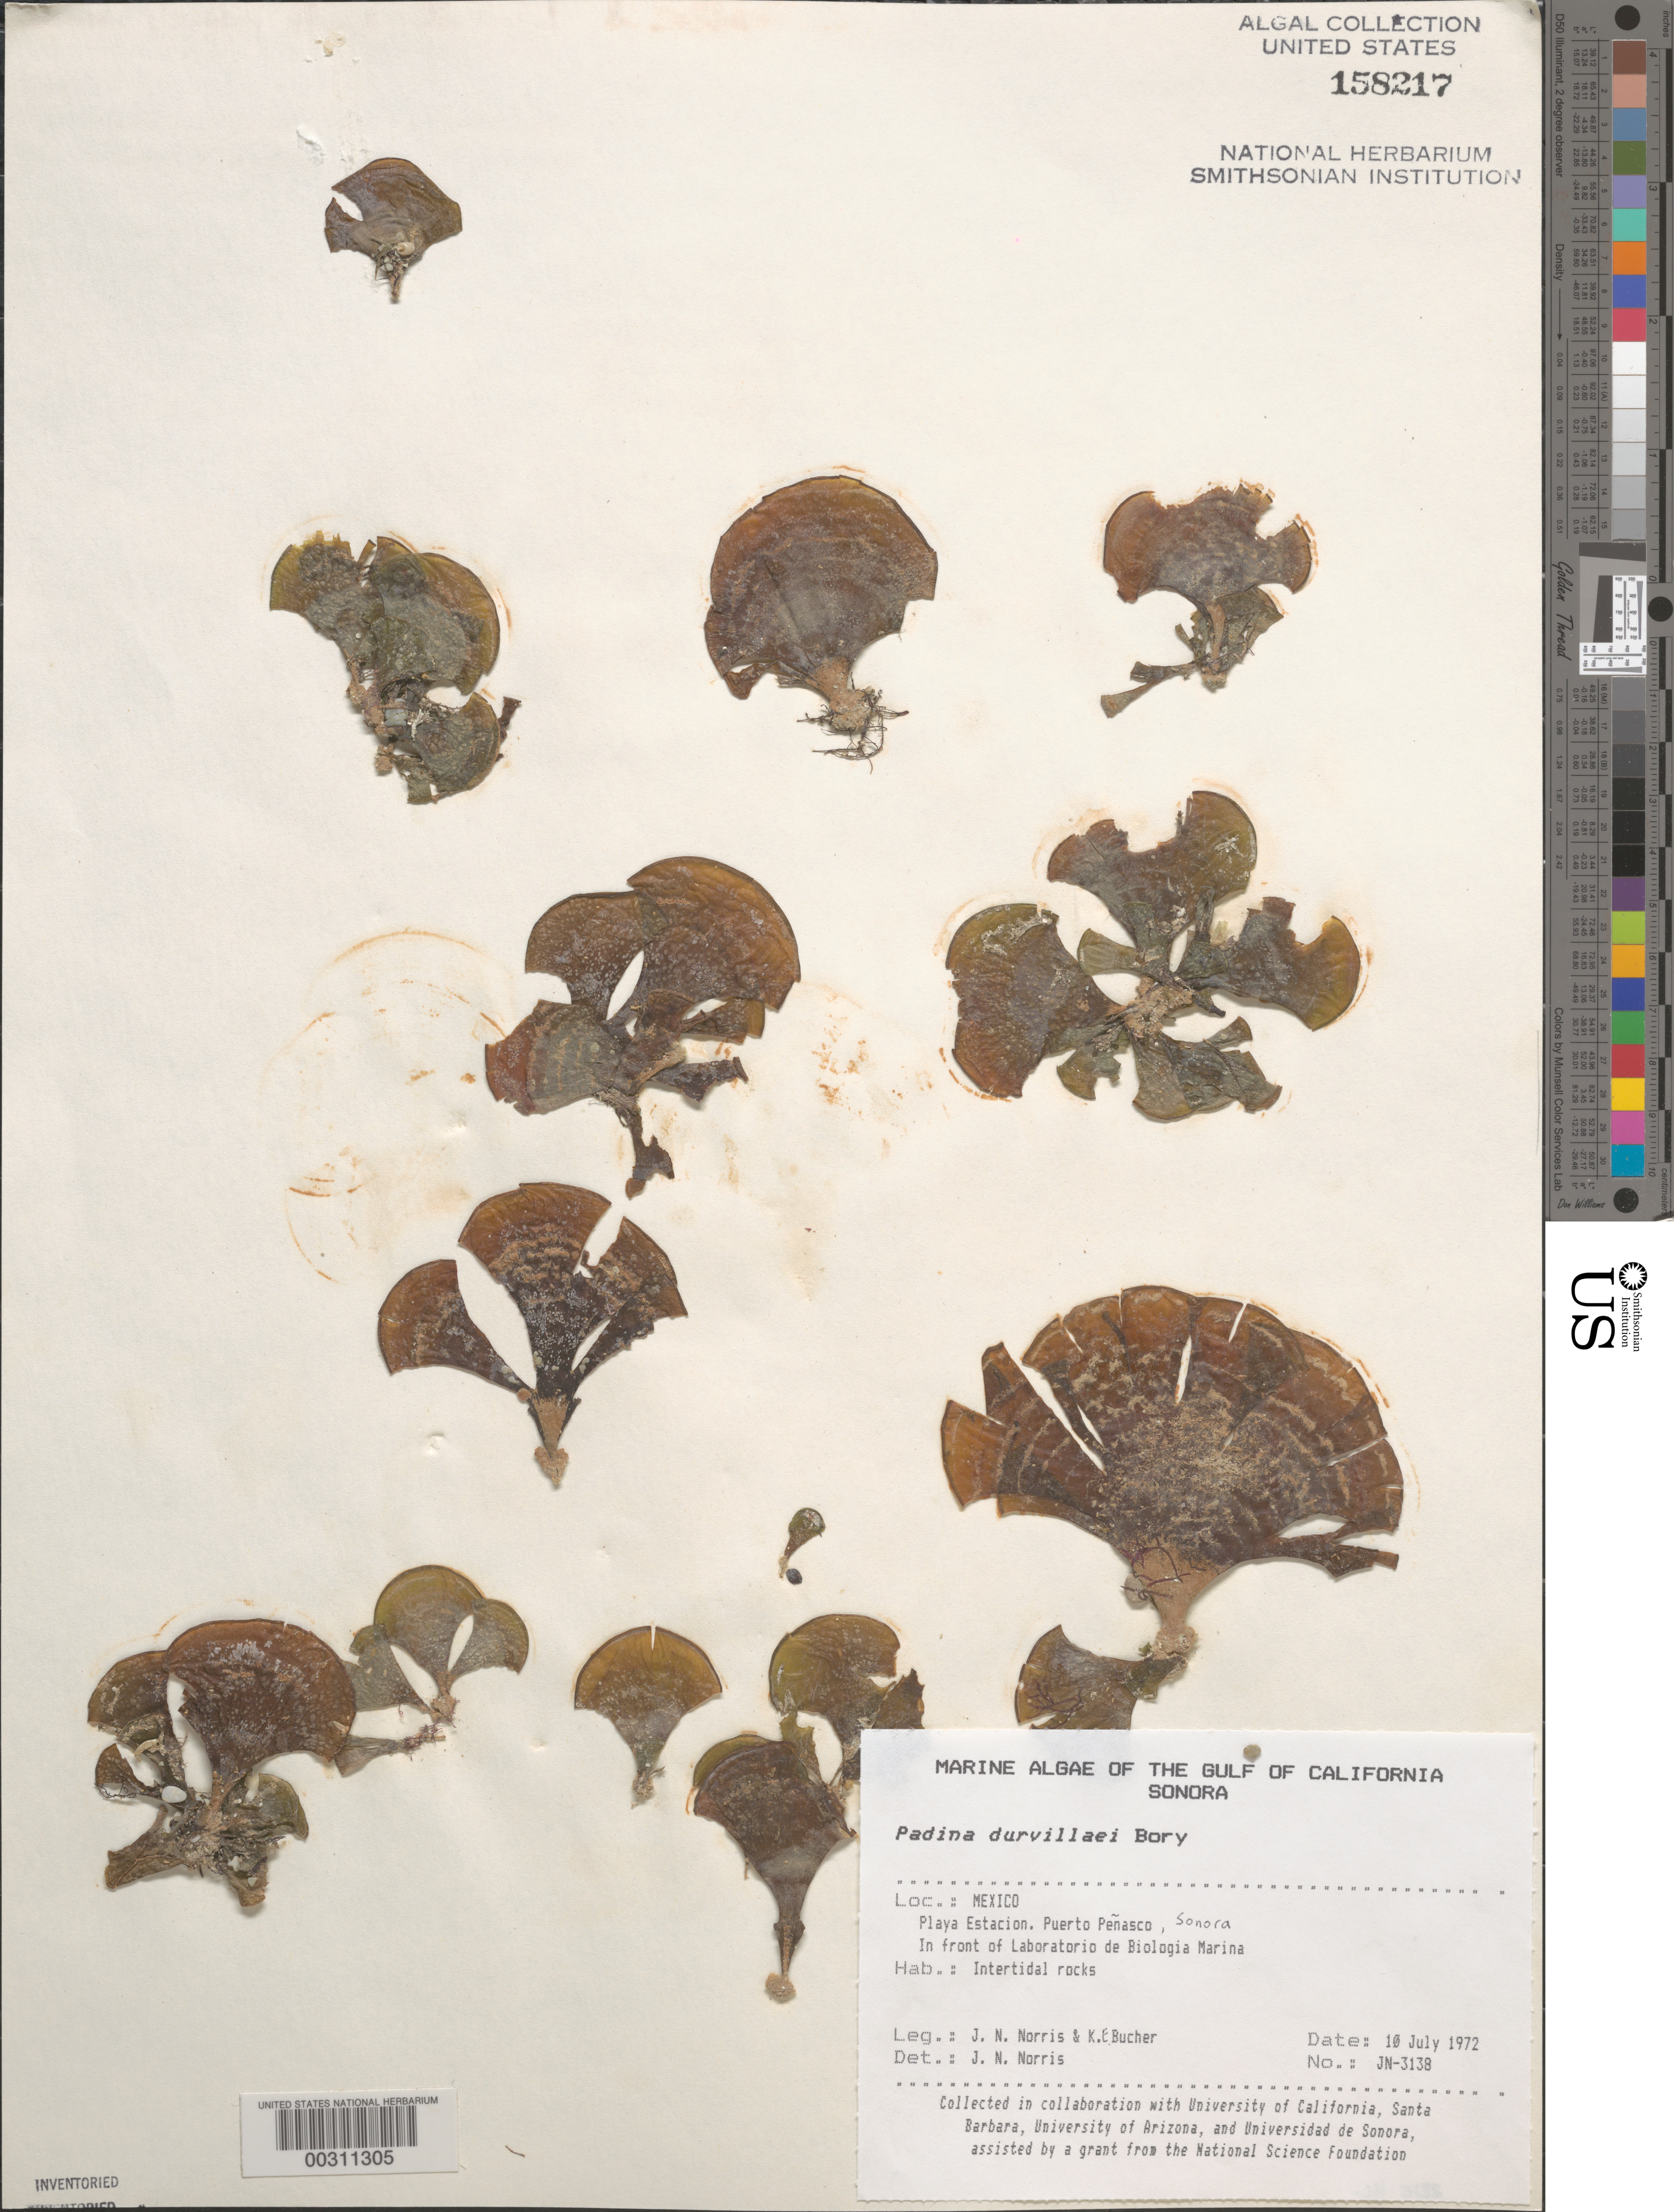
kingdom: Chromista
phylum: Ochrophyta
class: Phaeophyceae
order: Dictyotales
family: Dictyotaceae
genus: Padina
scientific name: Padina durvillaei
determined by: Norris, James N.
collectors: J. N. Norris & K. E. Bucher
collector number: JN-3138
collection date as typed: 10 Jul 1972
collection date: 1972-07-10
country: Mexico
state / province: Sonora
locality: Playa Estacion, Puerto Penasco, marine station shore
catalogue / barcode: US 158217